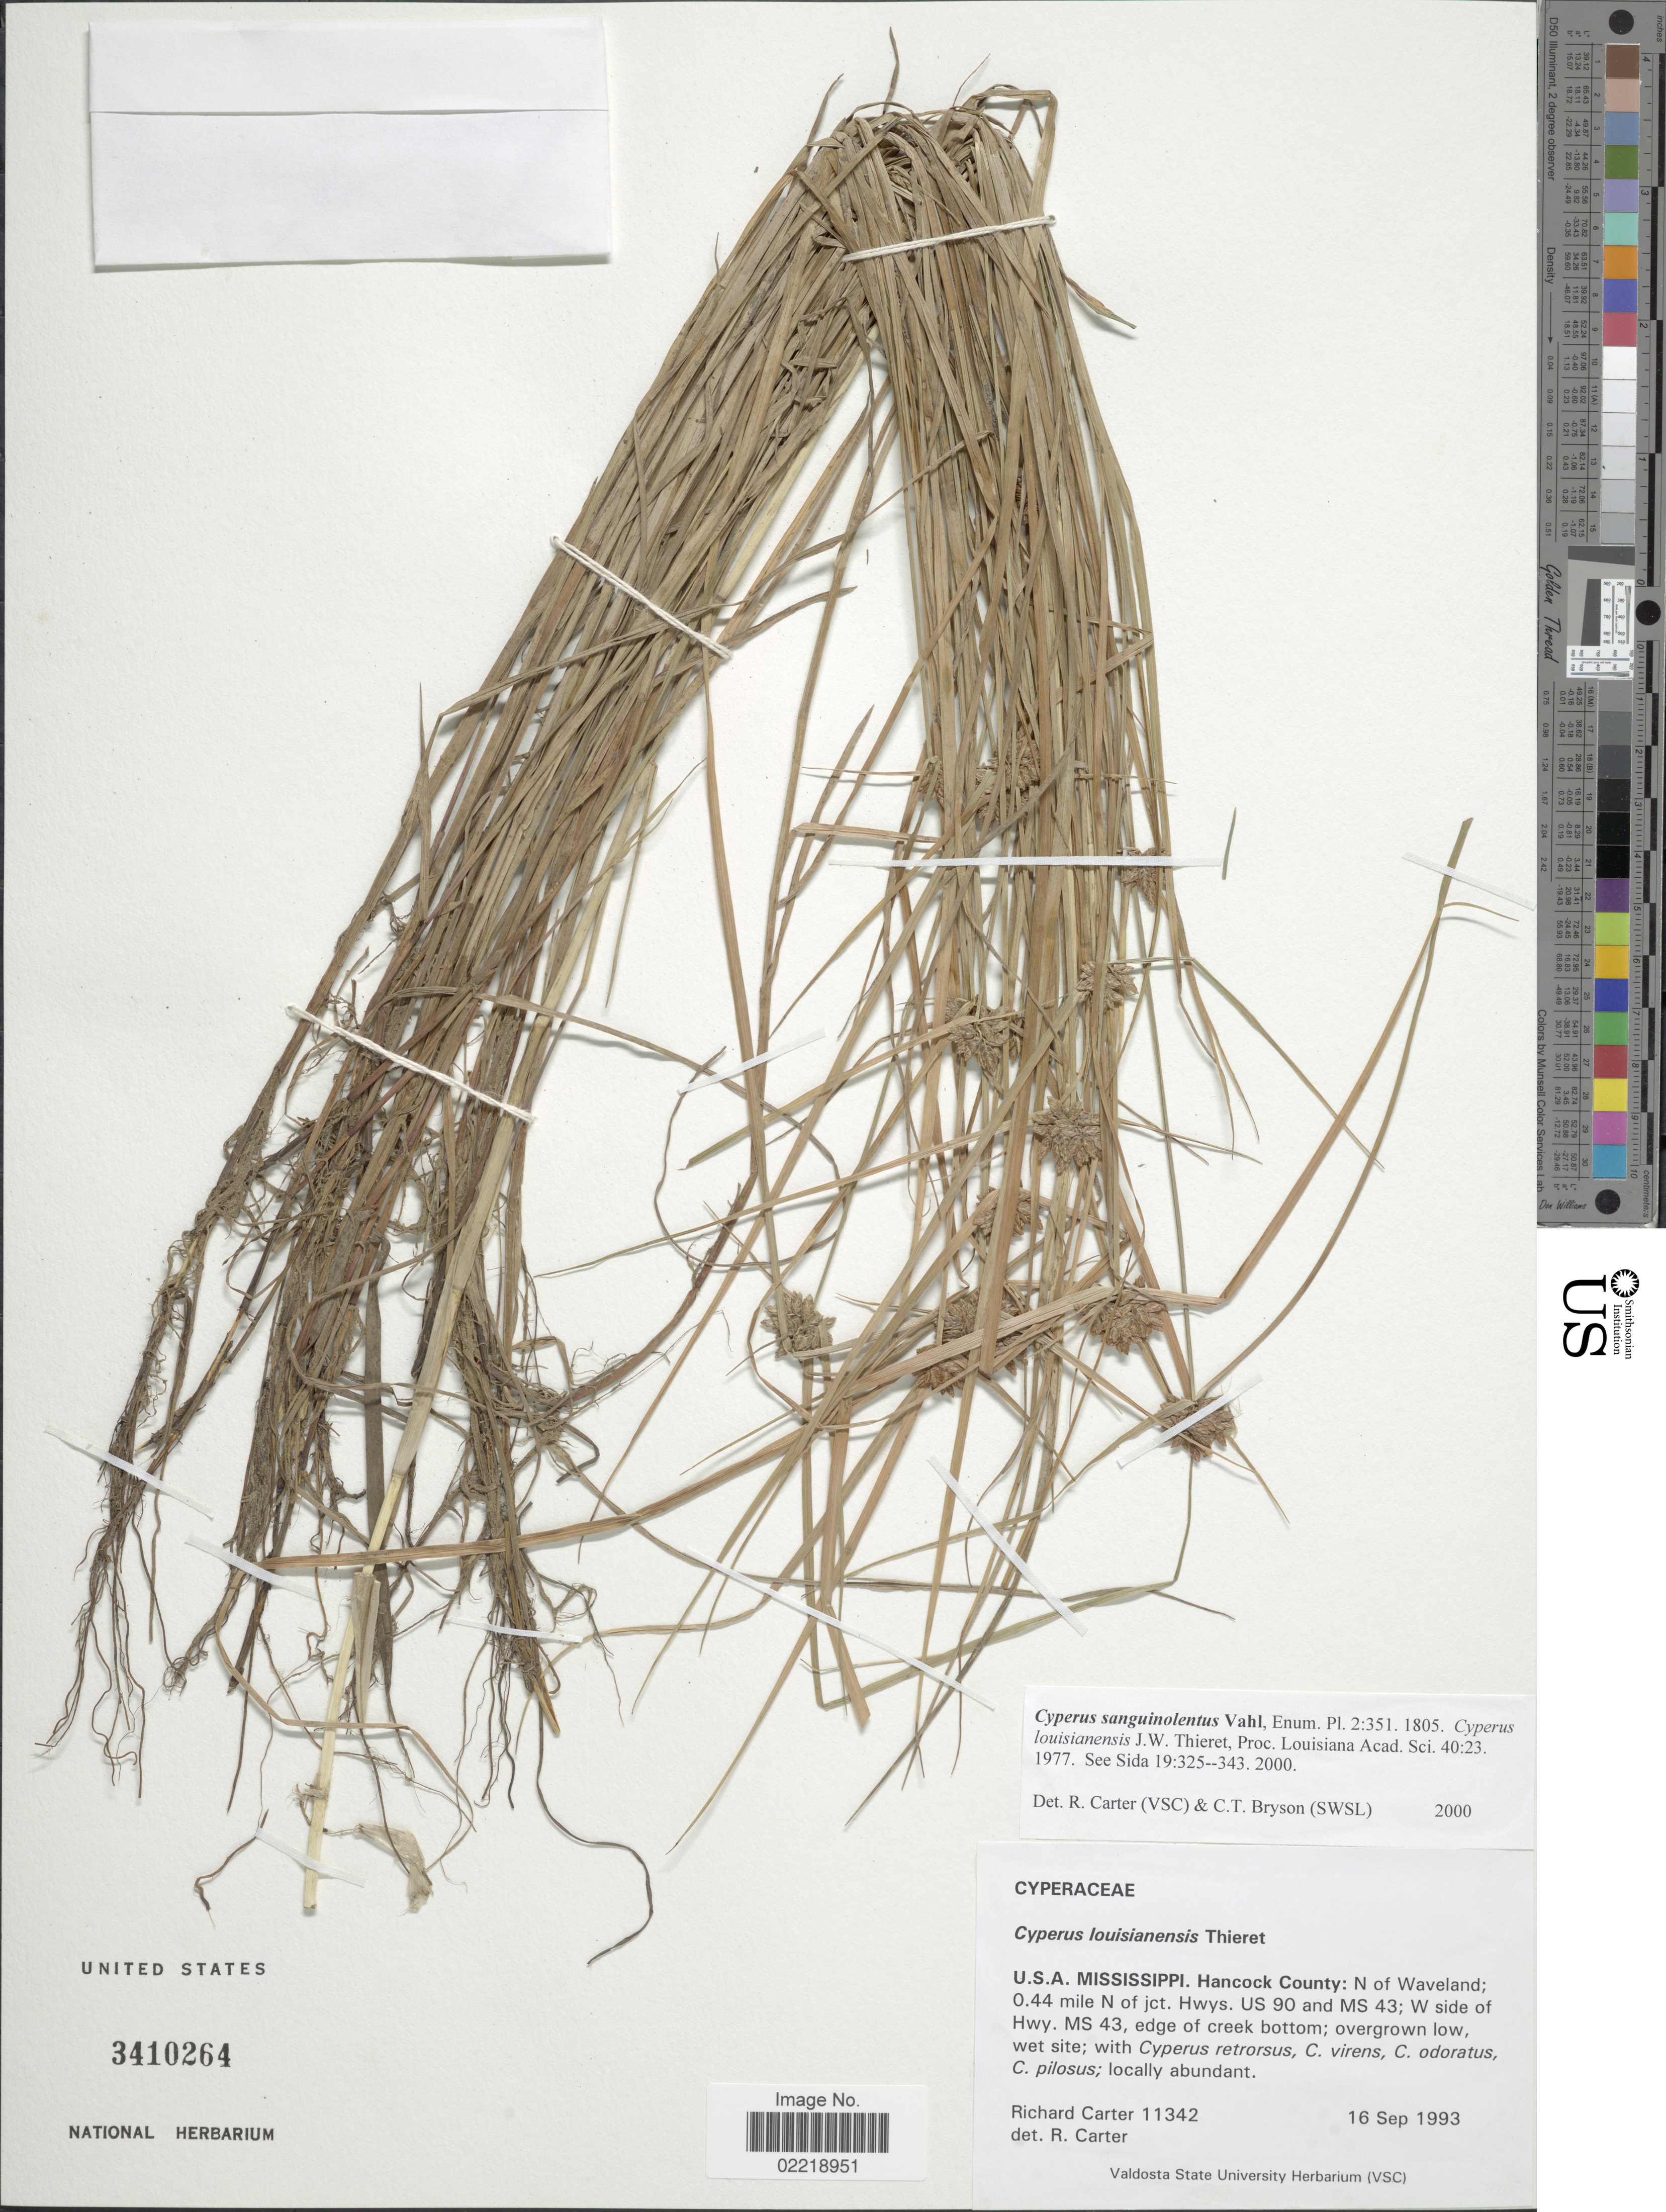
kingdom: Plantae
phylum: Tracheophyta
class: Liliopsida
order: Poales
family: Cyperaceae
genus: Cyperus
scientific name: Cyperus sanguinolentus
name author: Vahl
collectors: R. Carter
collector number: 11342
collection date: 1993-09-16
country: United States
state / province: Mississippi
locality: Hancock County: N of Waveland; 0.44 mile N of jct Hwys US 90 and MS 43; W side of Hwy MS 43, edge of creek bottom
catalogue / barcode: US 3410264